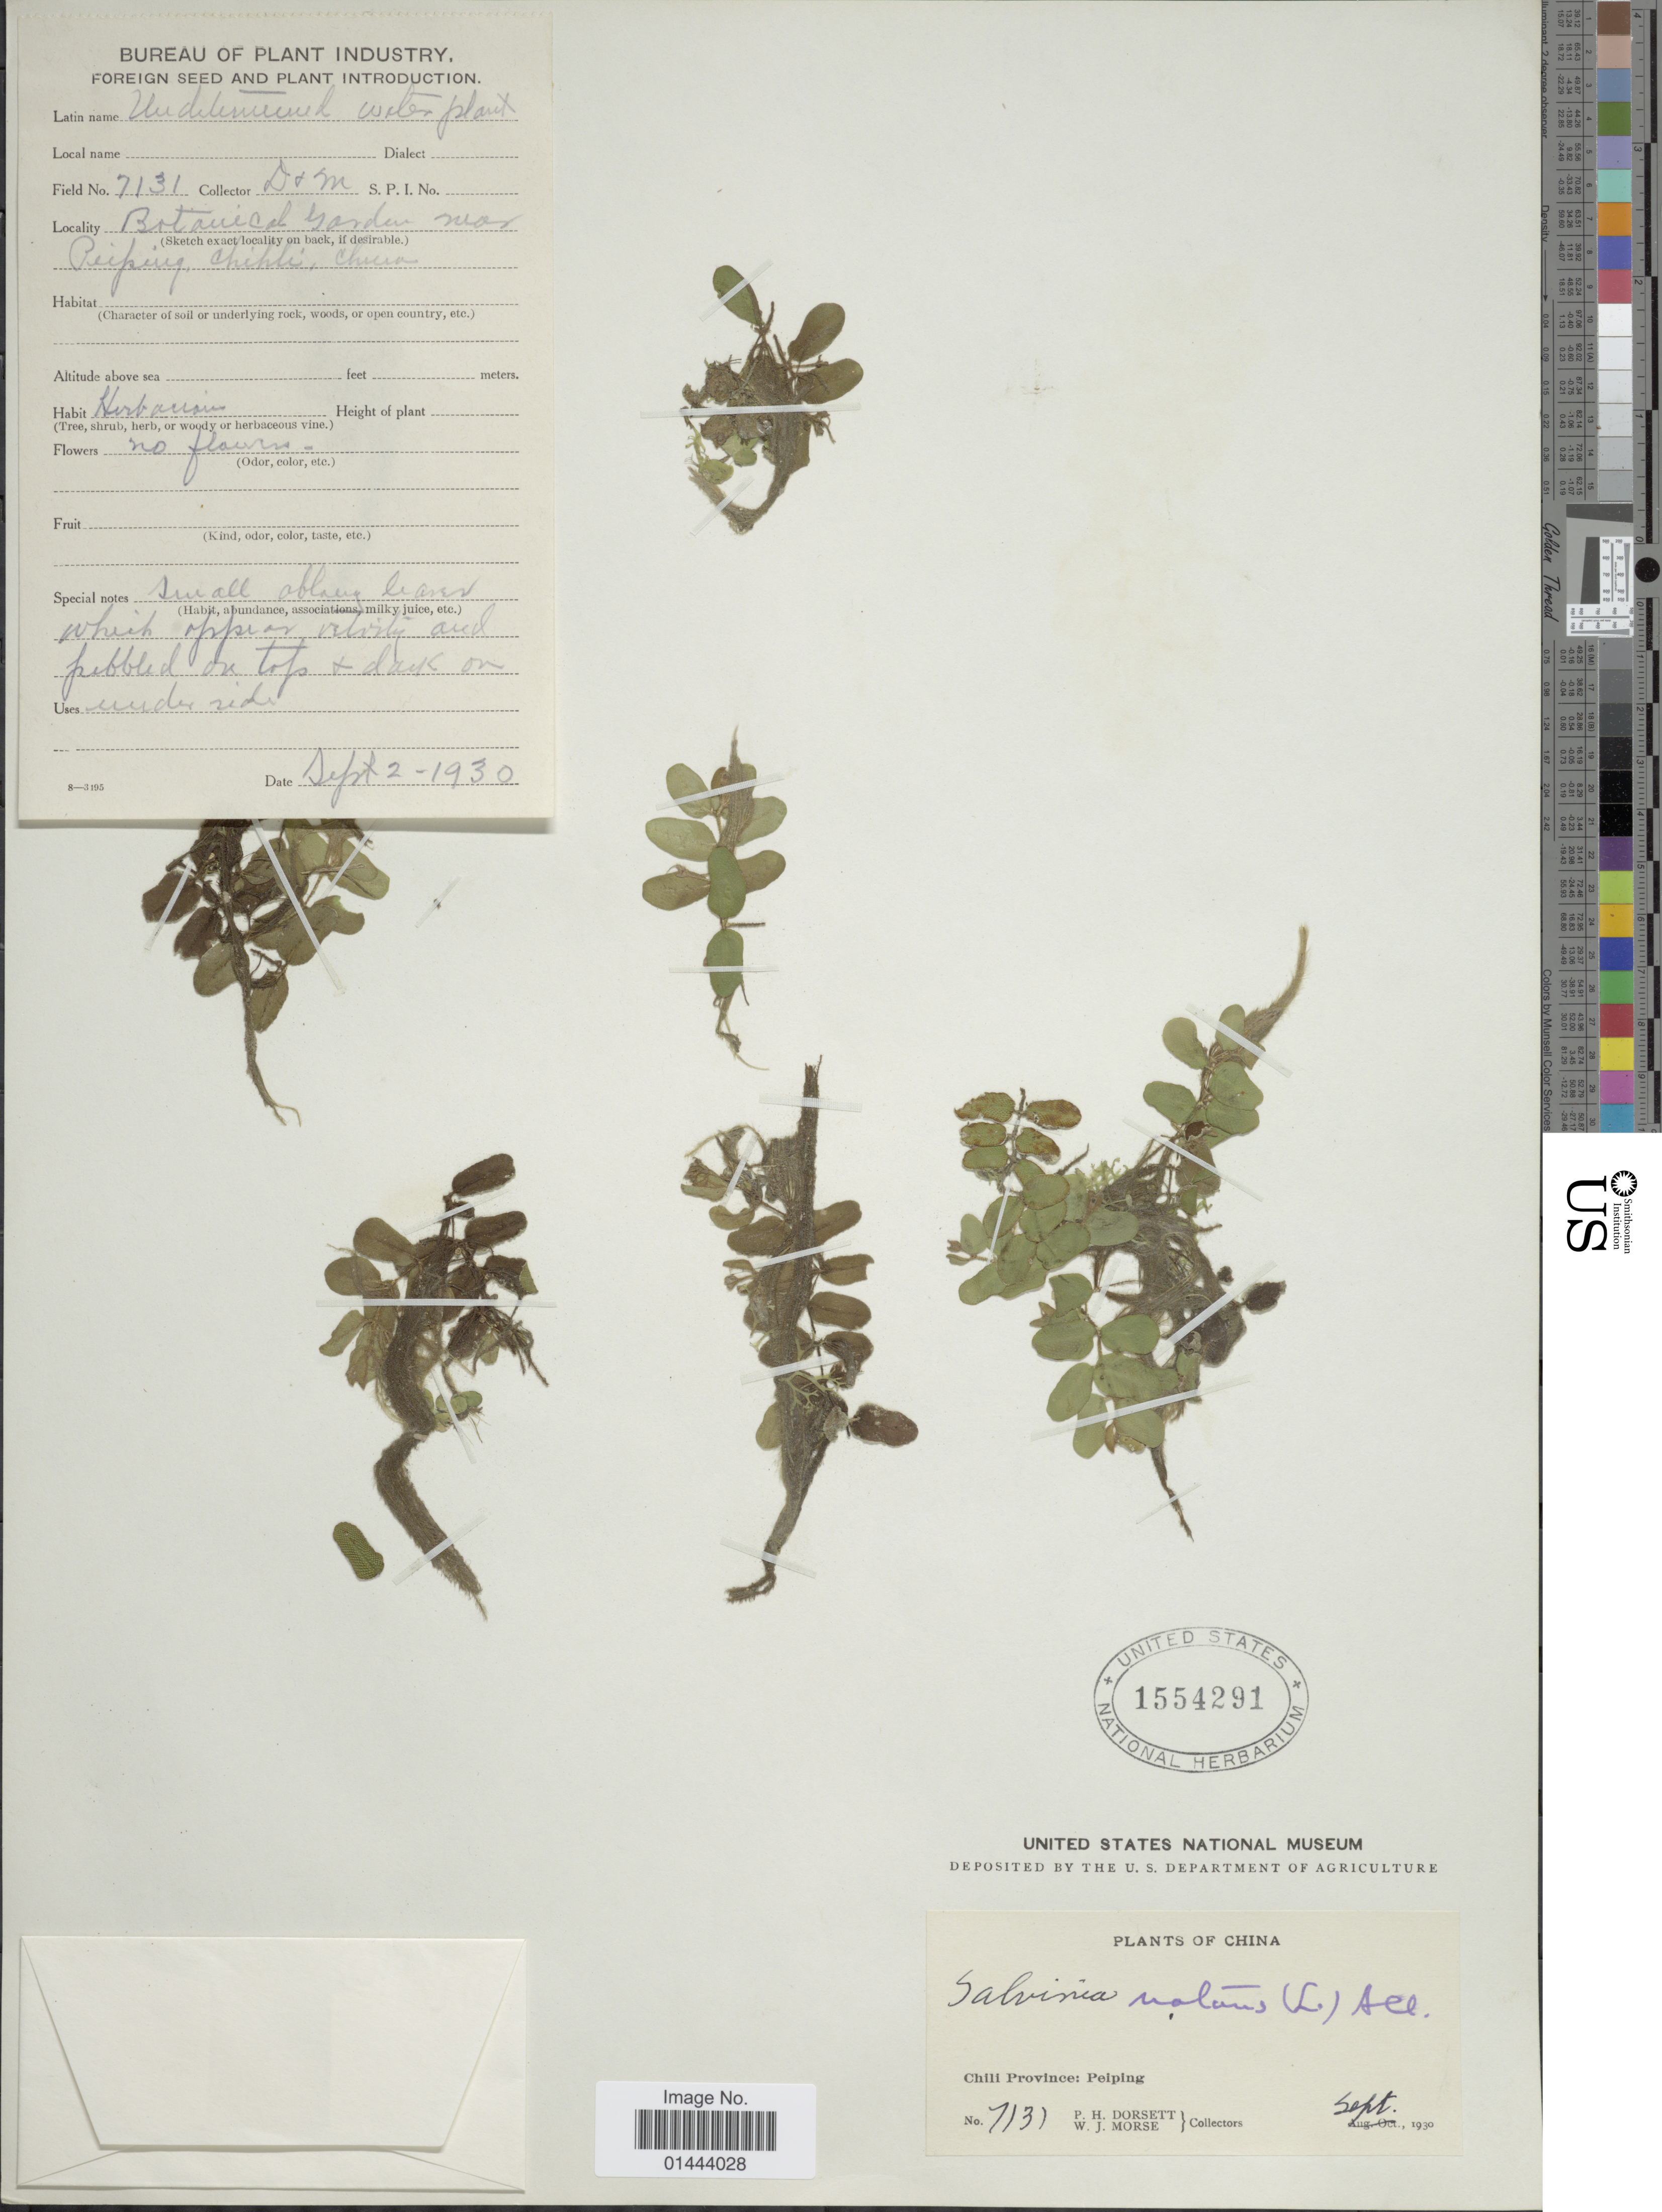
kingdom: Plantae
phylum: Tracheophyta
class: Polypodiopsida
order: Salviniales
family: Salviniaceae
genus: Salvinia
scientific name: Salvinia natans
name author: (L.) All.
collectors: P. H. Dorsett & W. J. Morse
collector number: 7131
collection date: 1930-09-02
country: China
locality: Chili Province: Peiping, Botanical Garden near Peiping chili, China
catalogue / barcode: US 1554291